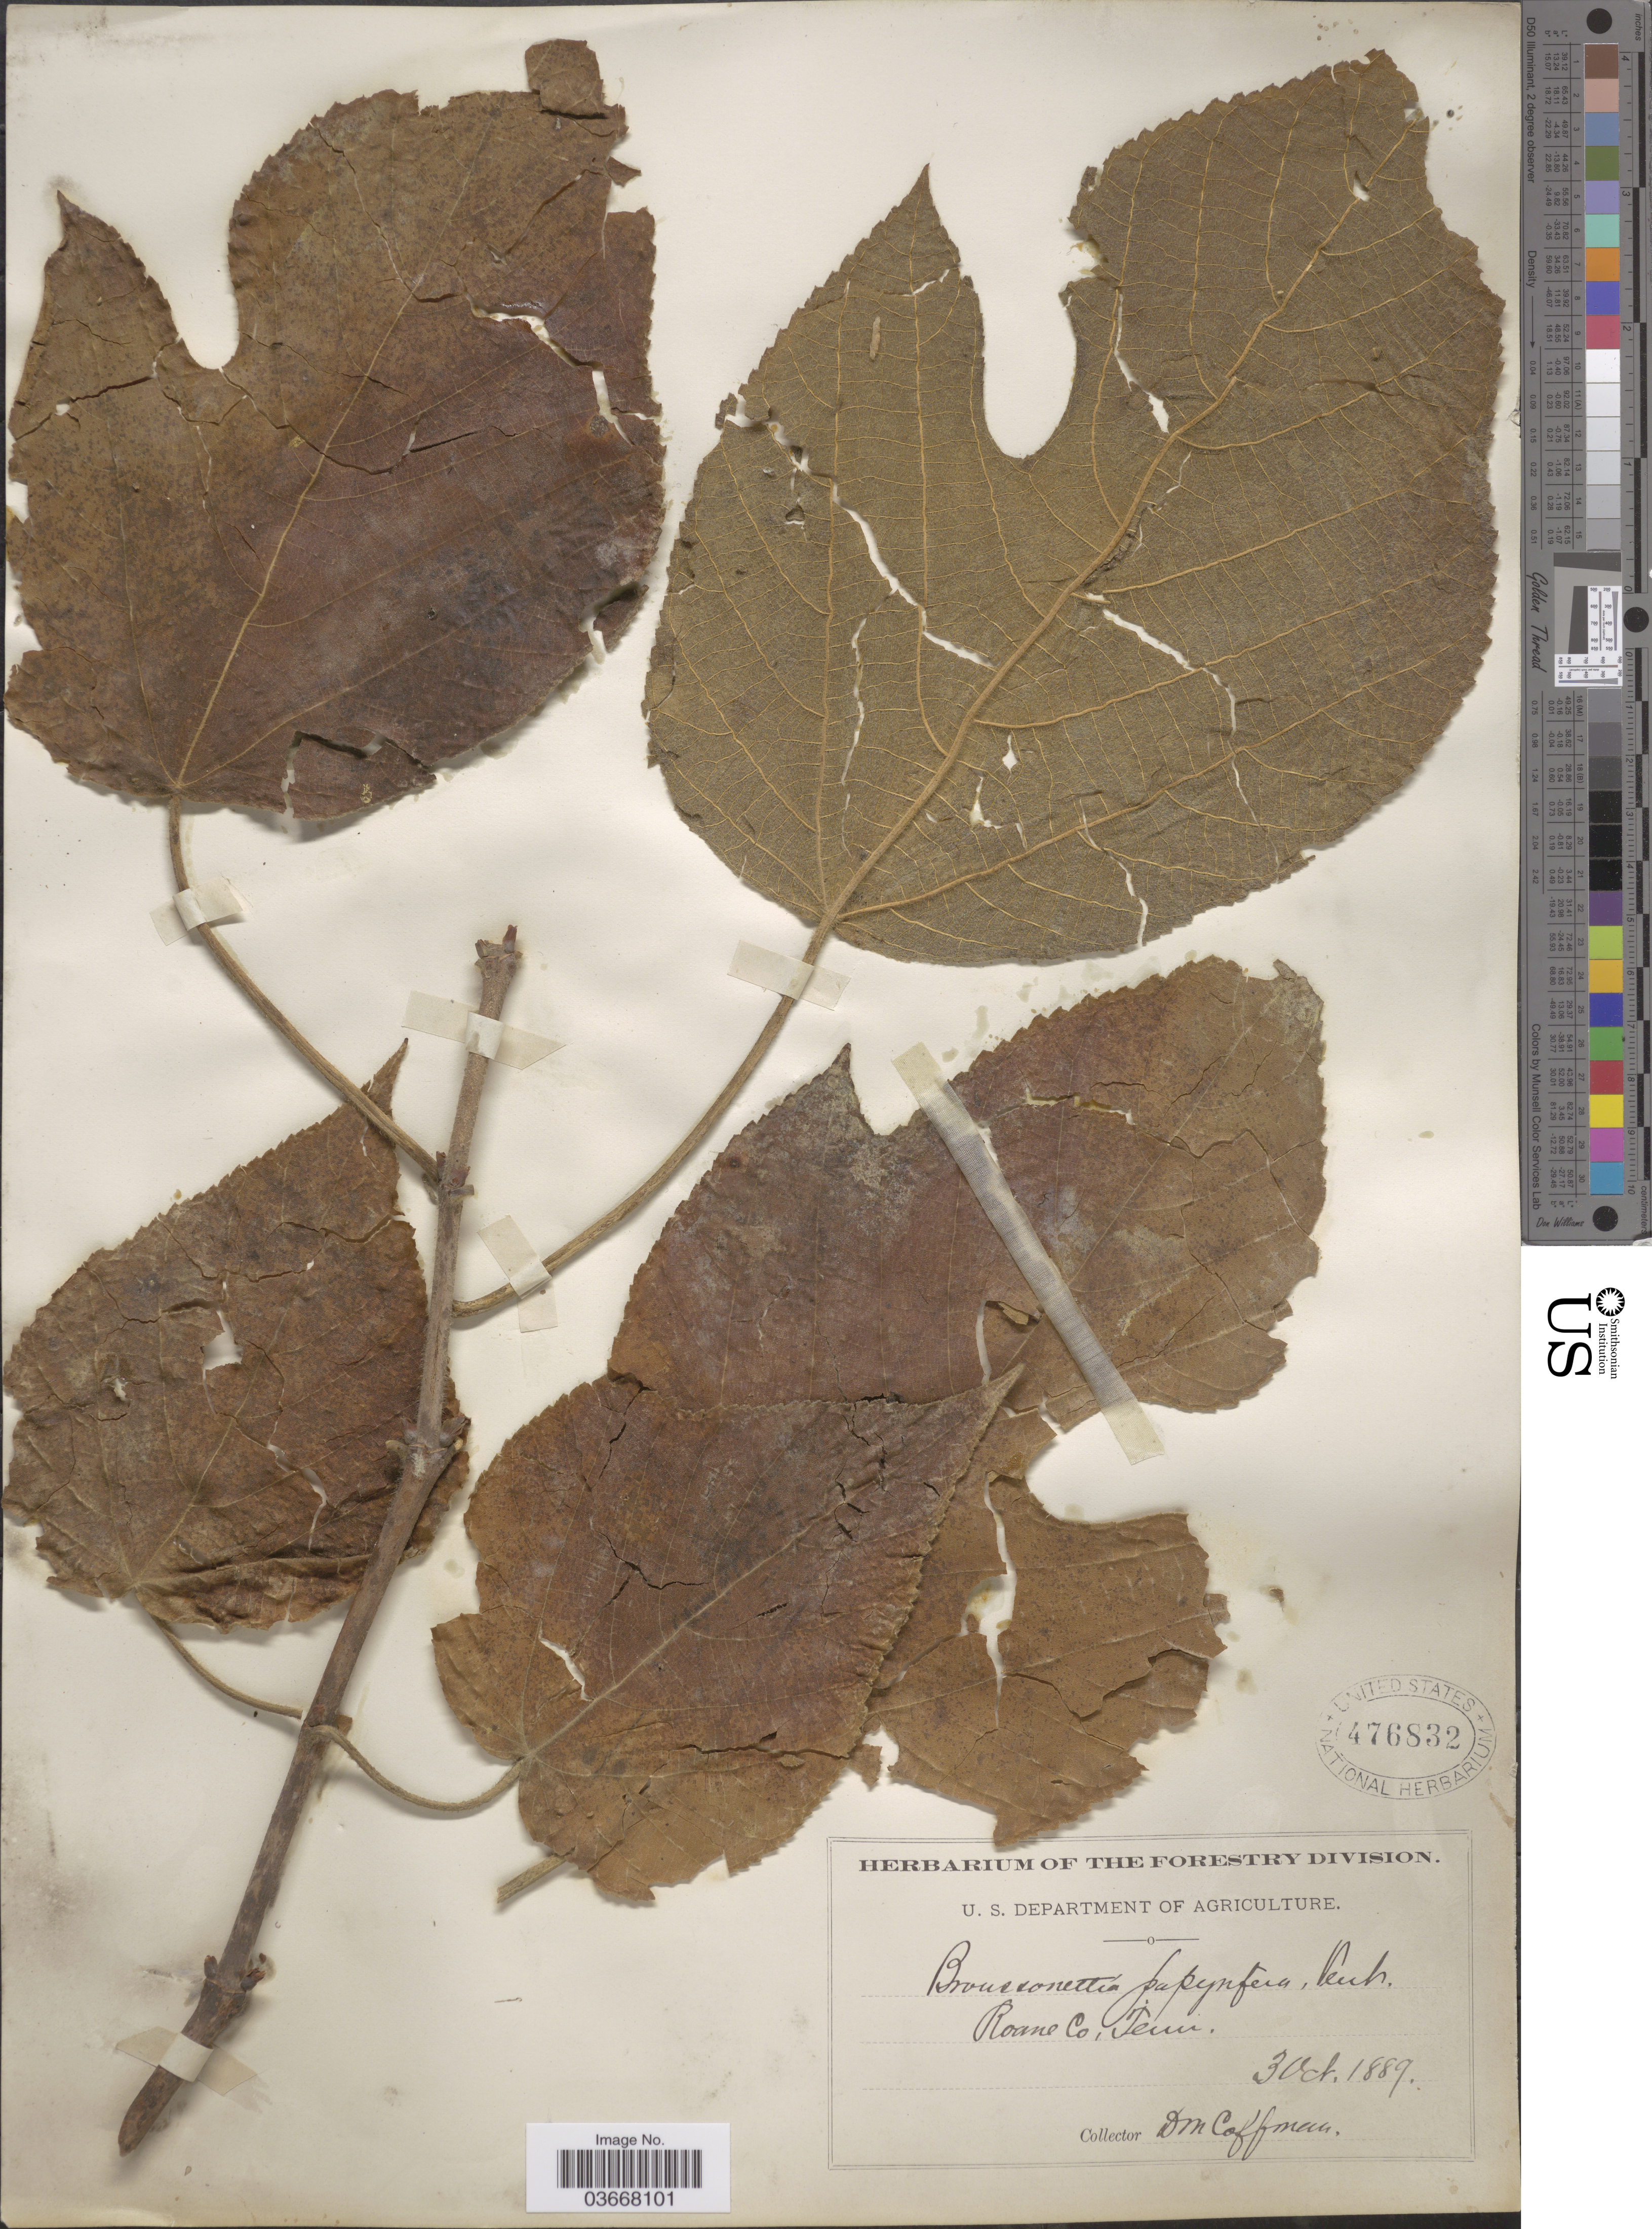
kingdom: Plantae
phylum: Tracheophyta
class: Magnoliopsida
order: Rosales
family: Moraceae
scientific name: Broussoneta papyrifera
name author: (L.) L'Hér. ex Vent.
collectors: D. M. Coffman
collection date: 1889-10-03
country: United States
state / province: Tennessee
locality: Roane Co.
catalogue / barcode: US 476832